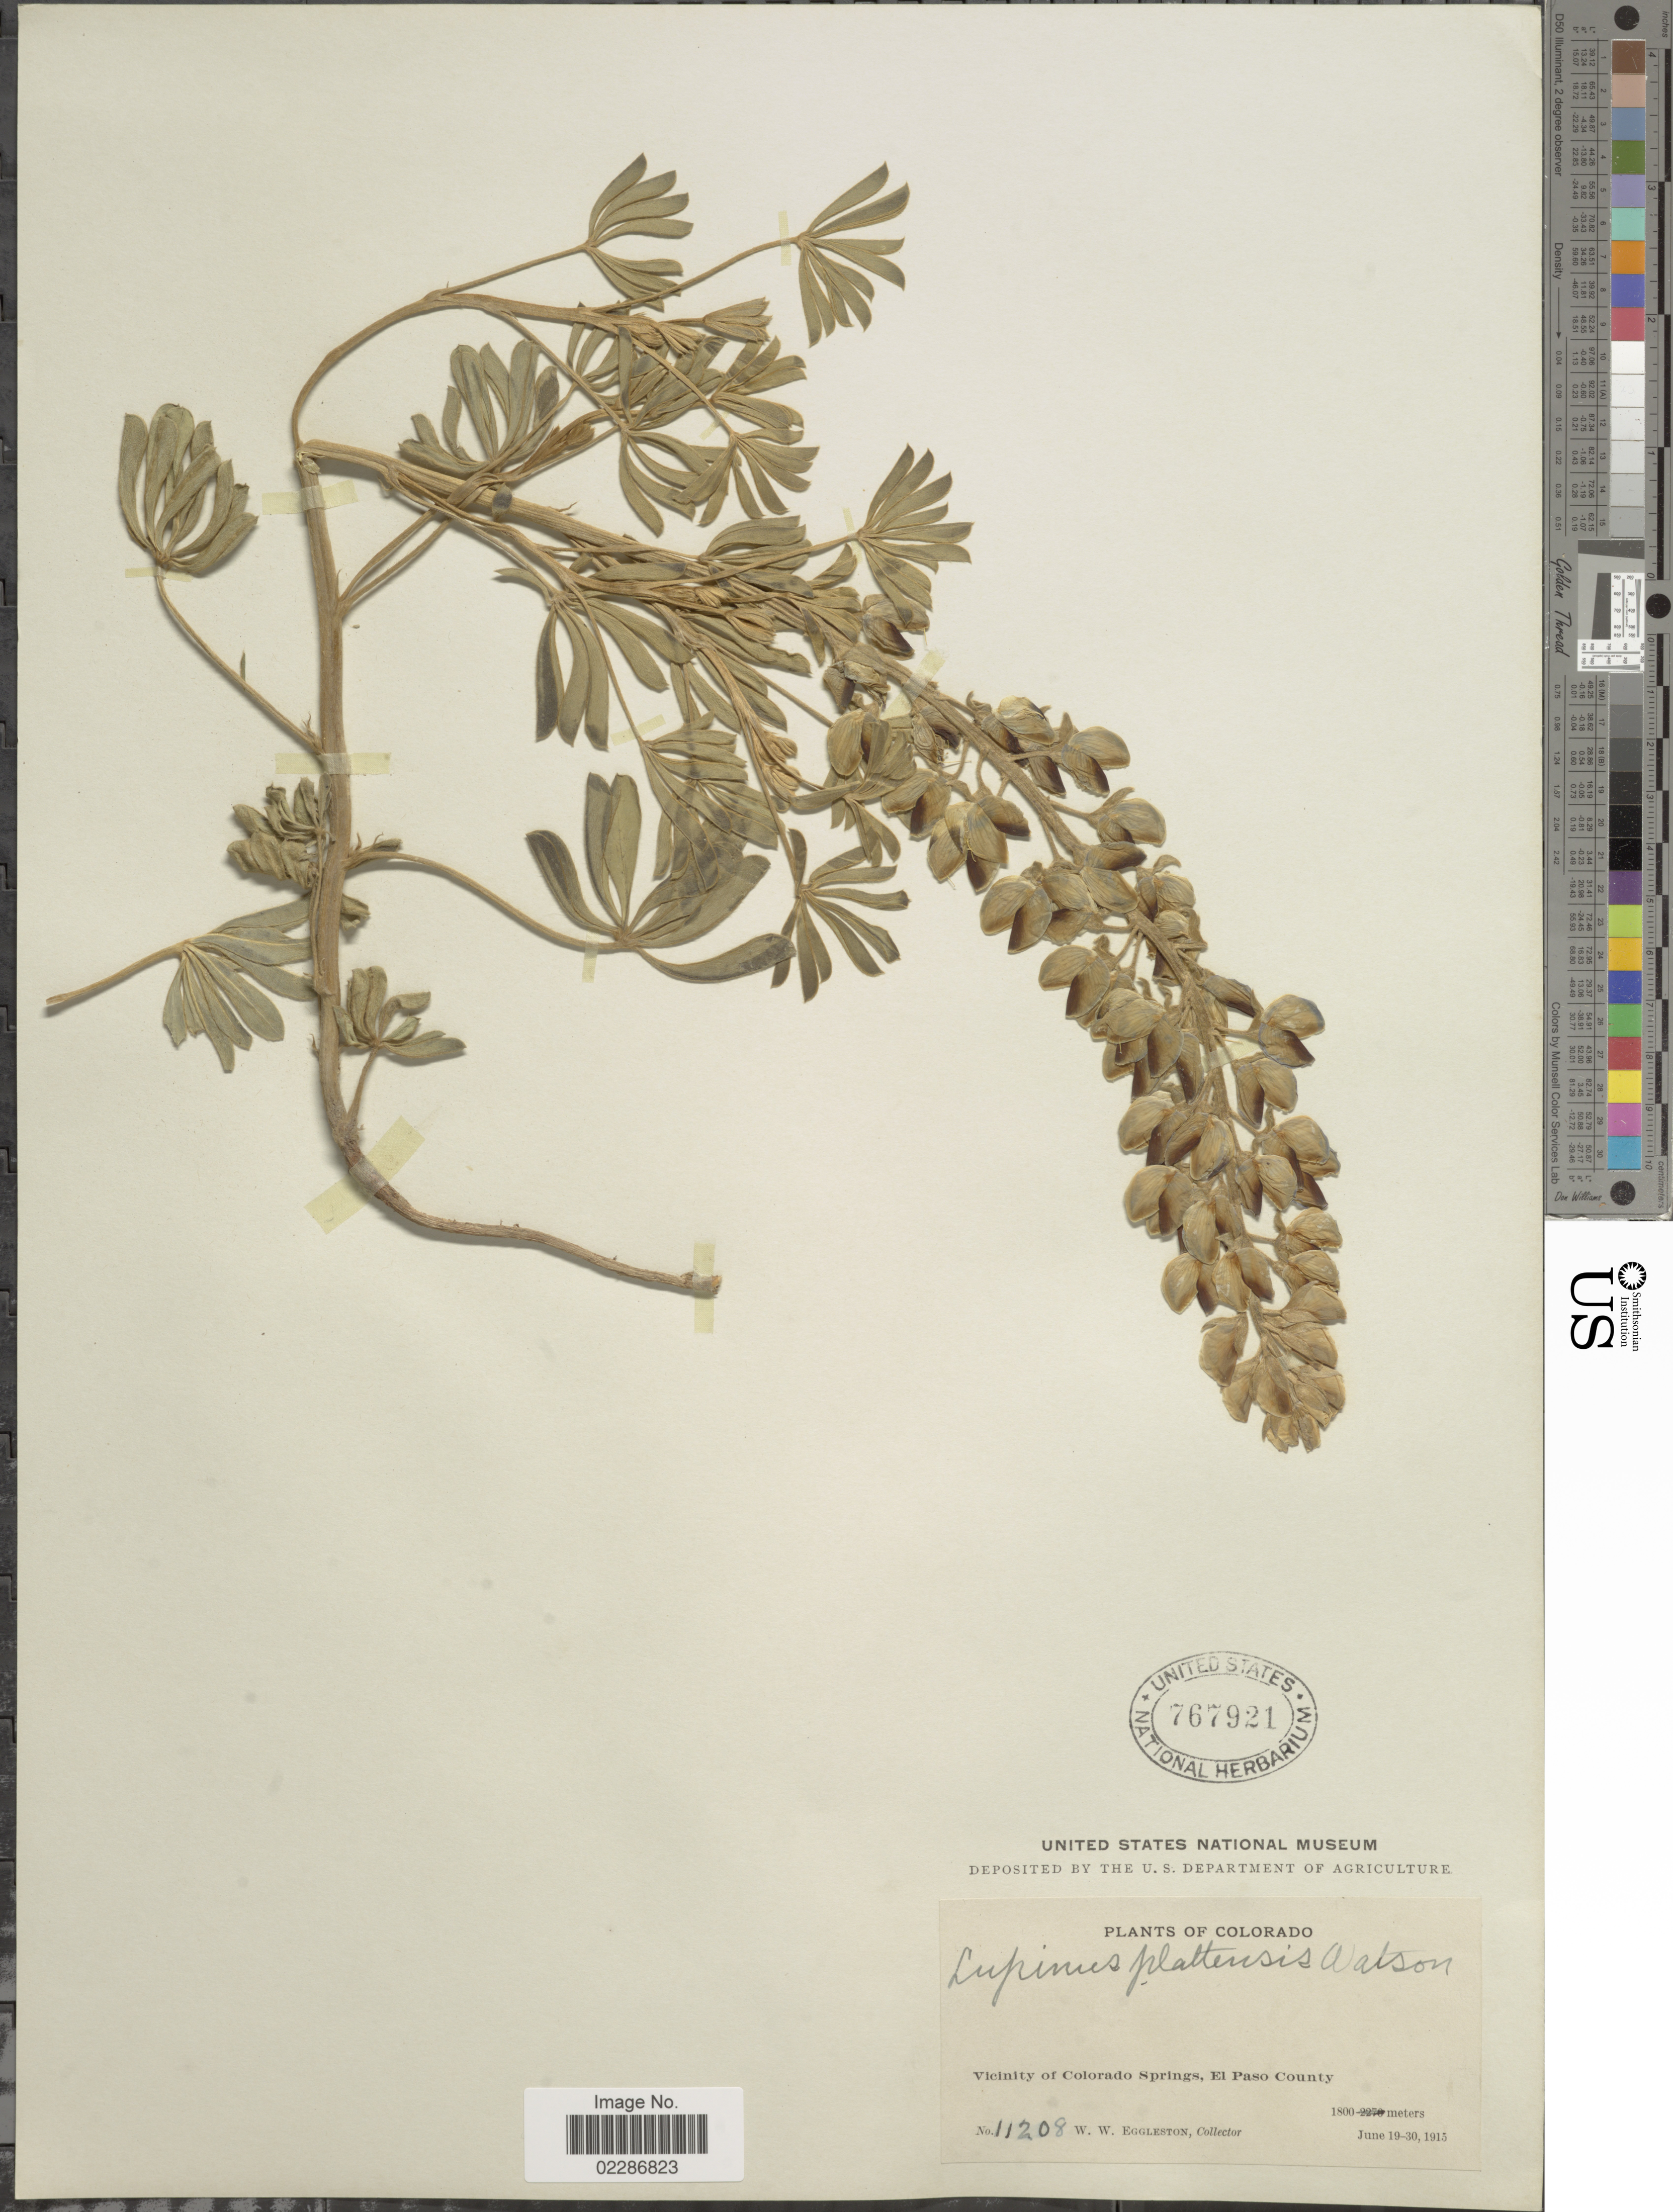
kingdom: Plantae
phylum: Tracheophyta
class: Magnoliopsida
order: Fabales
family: Fabaceae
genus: Lupinus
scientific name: Lupinus plattensis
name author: S. Watson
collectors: W. W. Eggleston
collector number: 11208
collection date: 1915-06-19/1915-06-30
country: United States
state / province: Colorado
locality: Vicinity of Colorado Springs, El Paso County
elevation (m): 1800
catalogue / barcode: US 767921